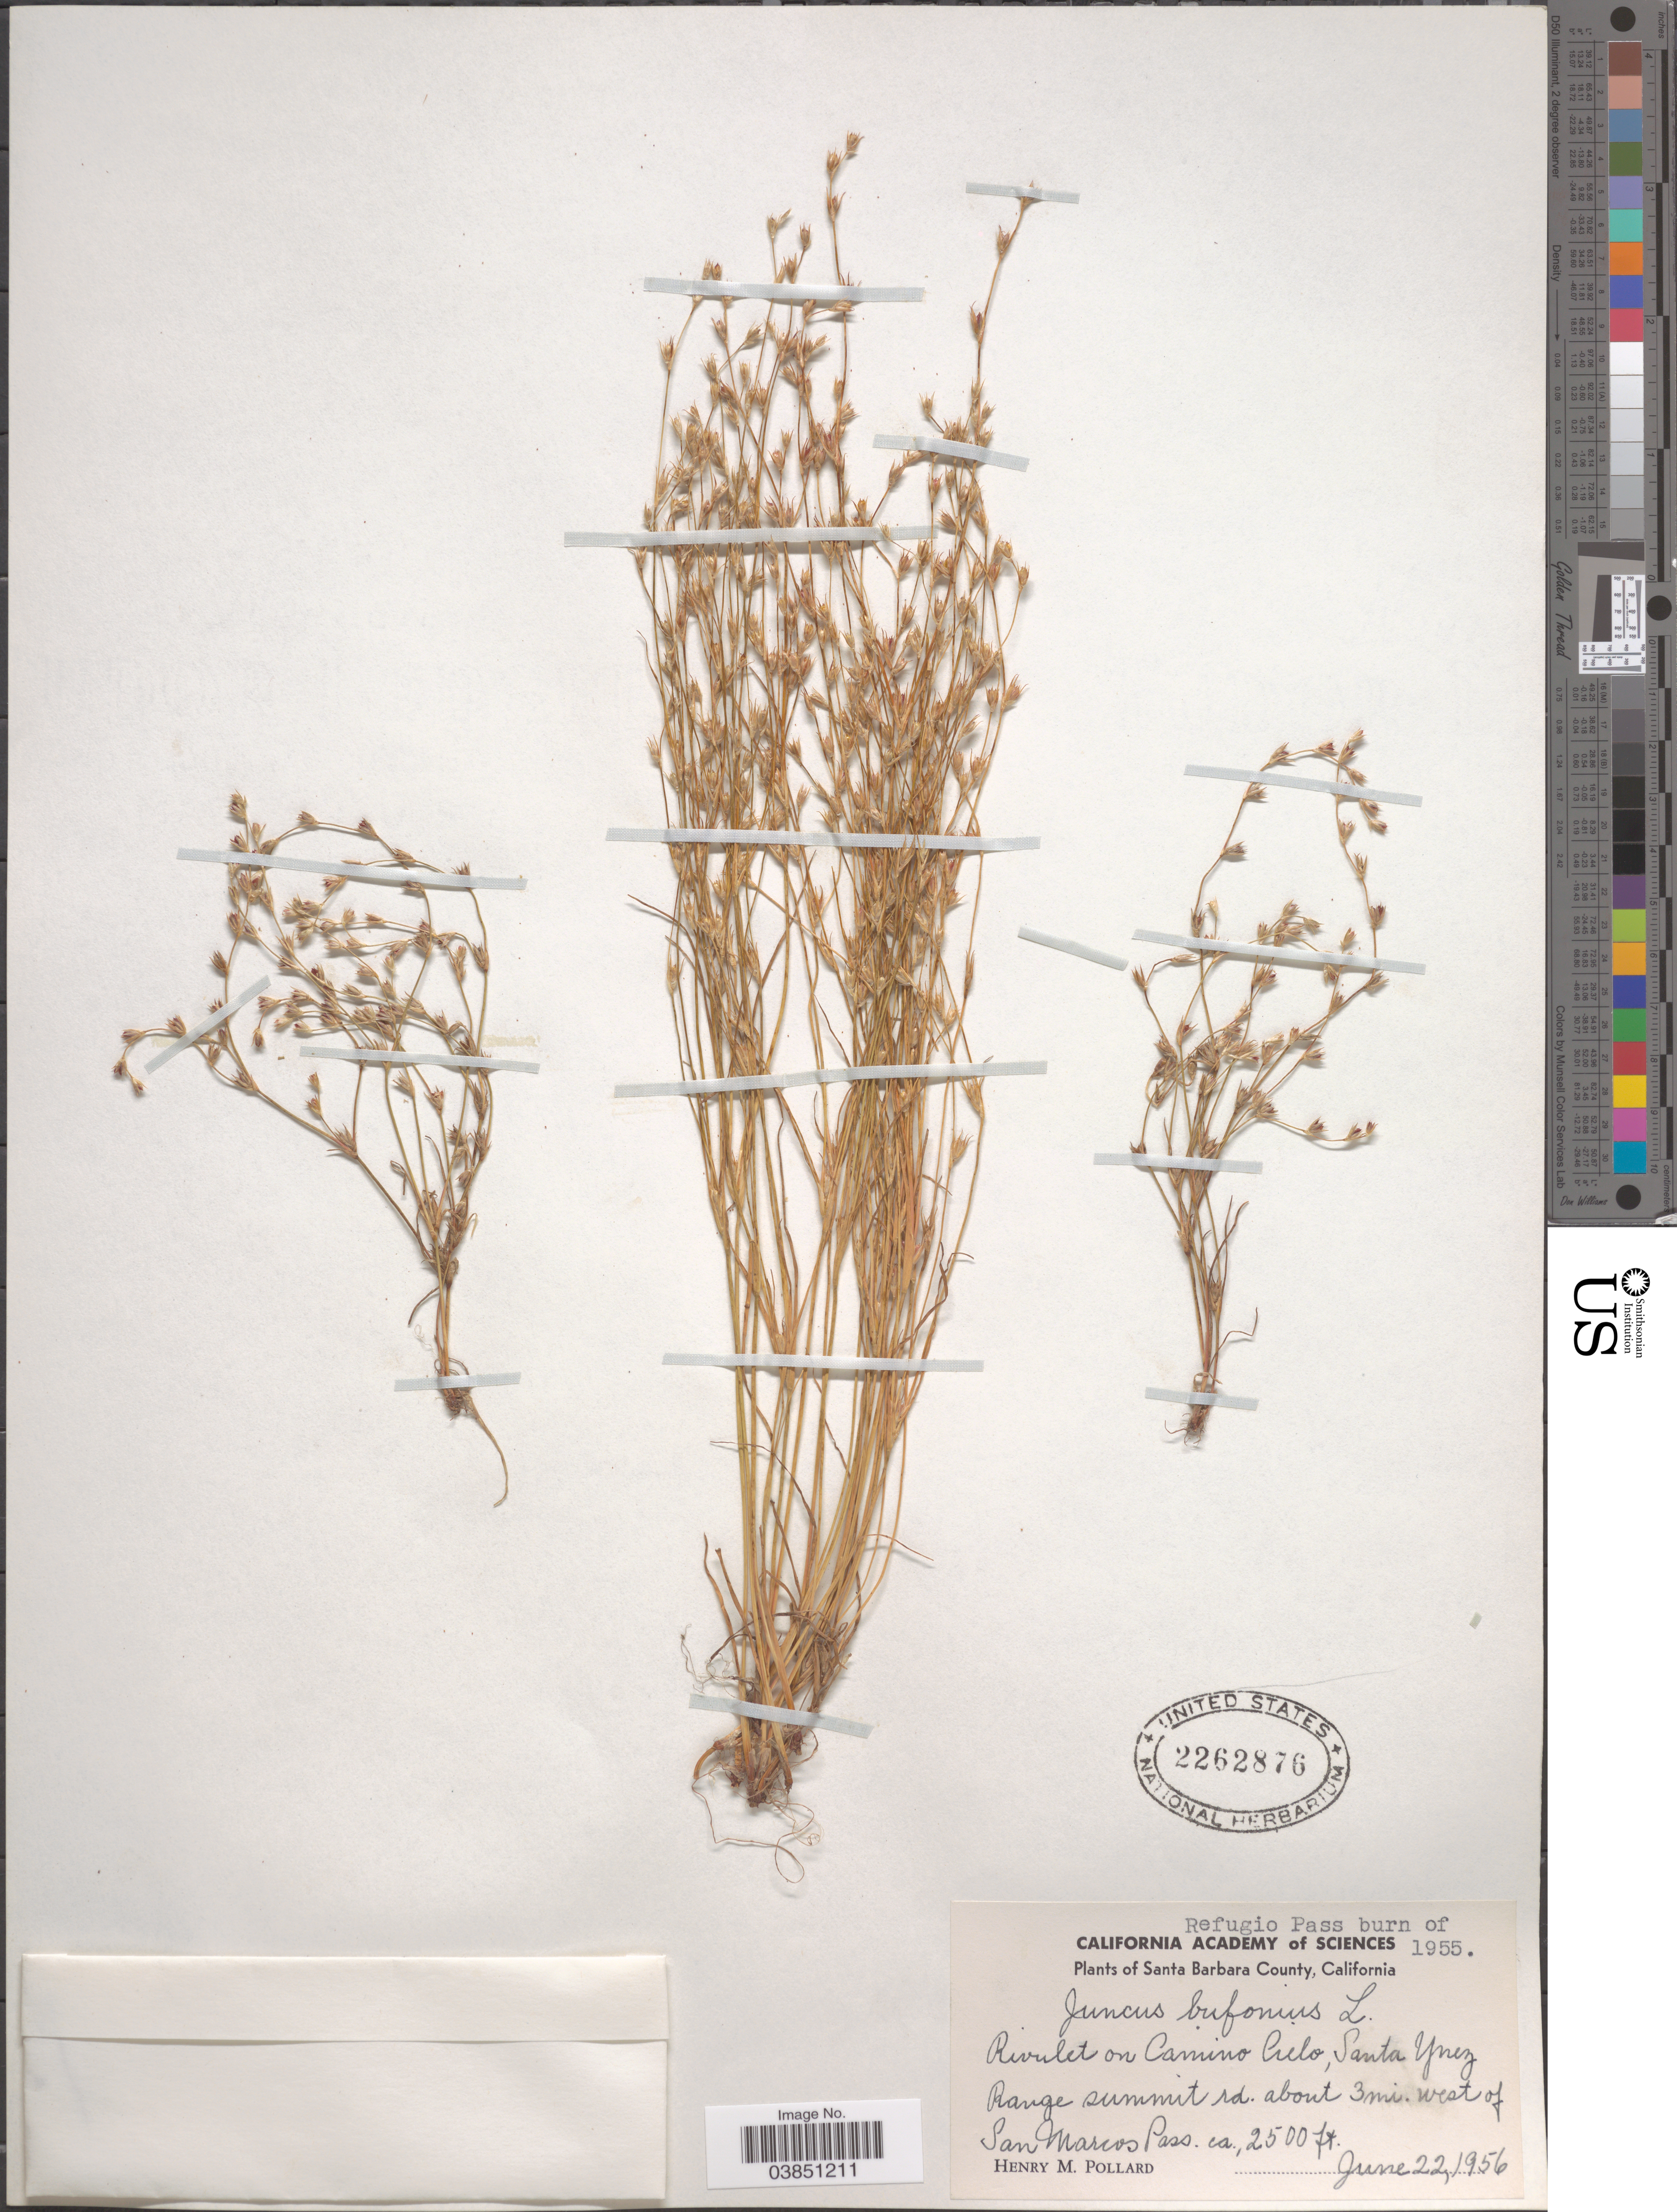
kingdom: Plantae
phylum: Tracheophyta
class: Liliopsida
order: Poales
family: Juncaceae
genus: Juncus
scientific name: Juncus bufonius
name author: L.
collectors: H. M. Pollard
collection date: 1956-06-22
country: United States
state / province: California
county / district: Santa Barbara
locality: Santa Barbara County. Rivulet on Camino Cielo, Santa Ynez Range summit rd. about 3 mi. west of San Marcos Pass.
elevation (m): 762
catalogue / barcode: US 2262876